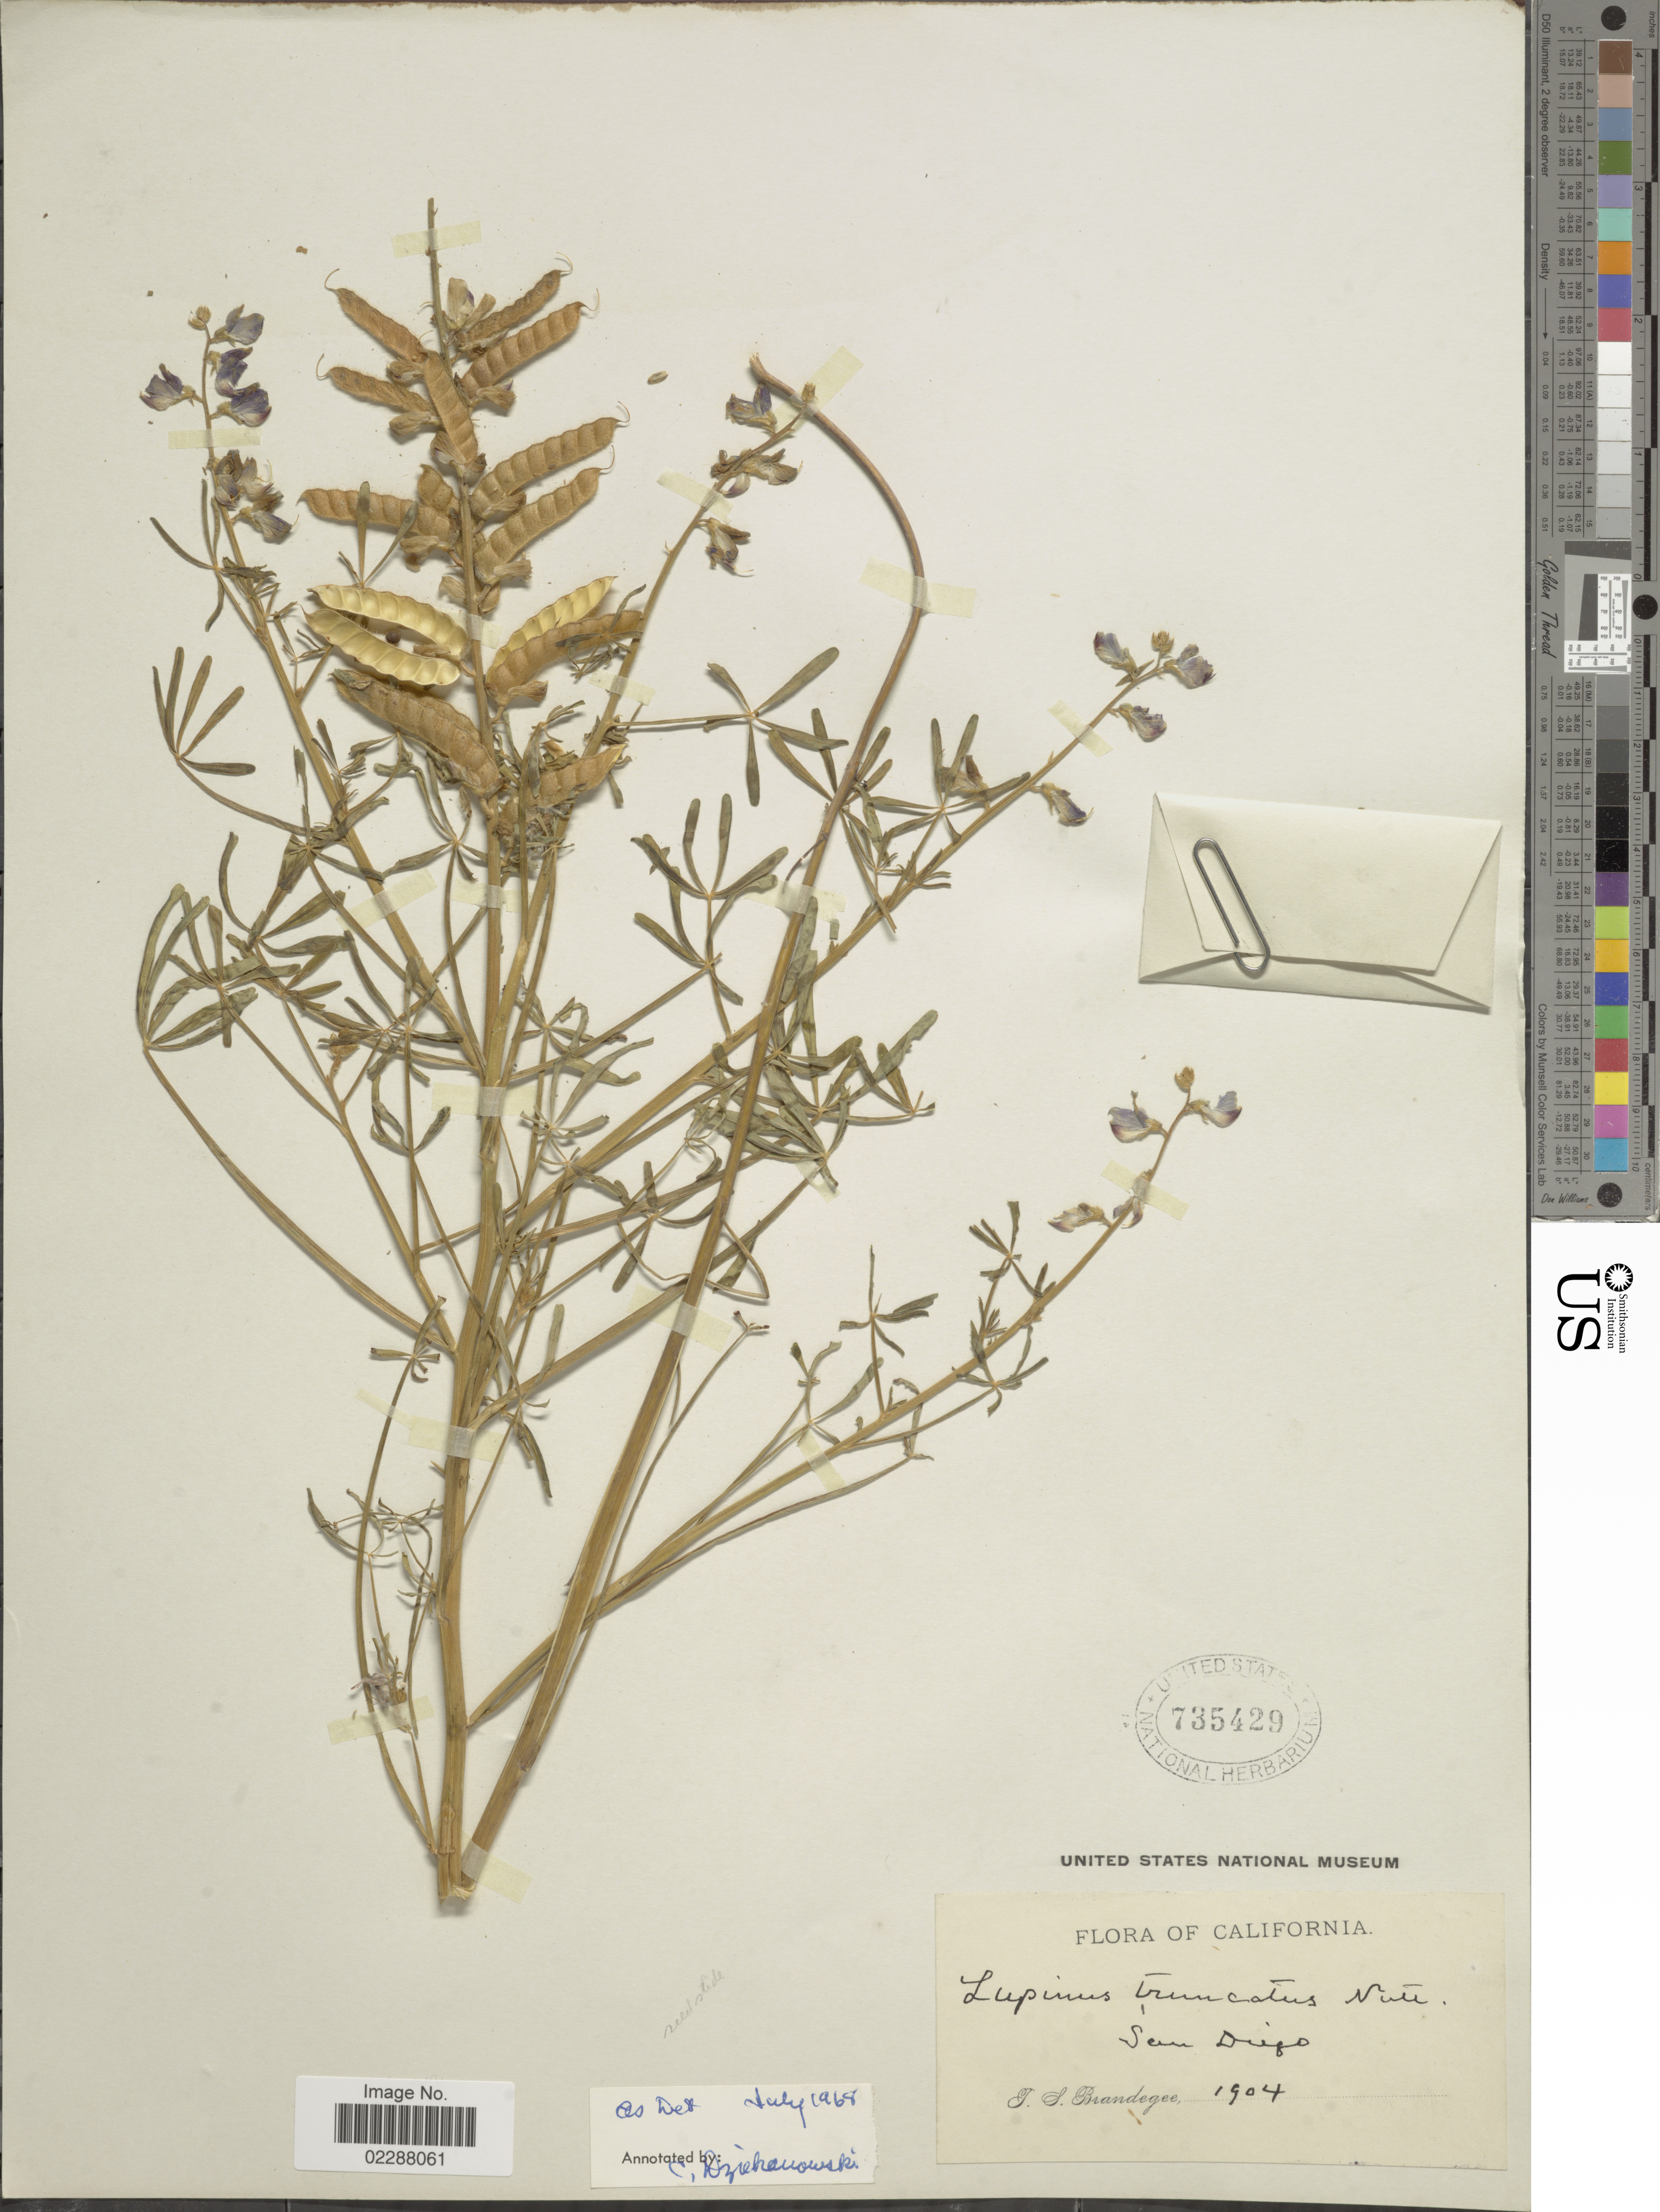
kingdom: Plantae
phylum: Tracheophyta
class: Magnoliopsida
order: Fabales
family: Fabaceae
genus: Lupinus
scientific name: Lupinus truncatus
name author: Nutt. ex Hook. & Arn.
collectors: J. S. Brandegee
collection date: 1904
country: United States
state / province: California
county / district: San Diego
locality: San Diego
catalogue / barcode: US 735429